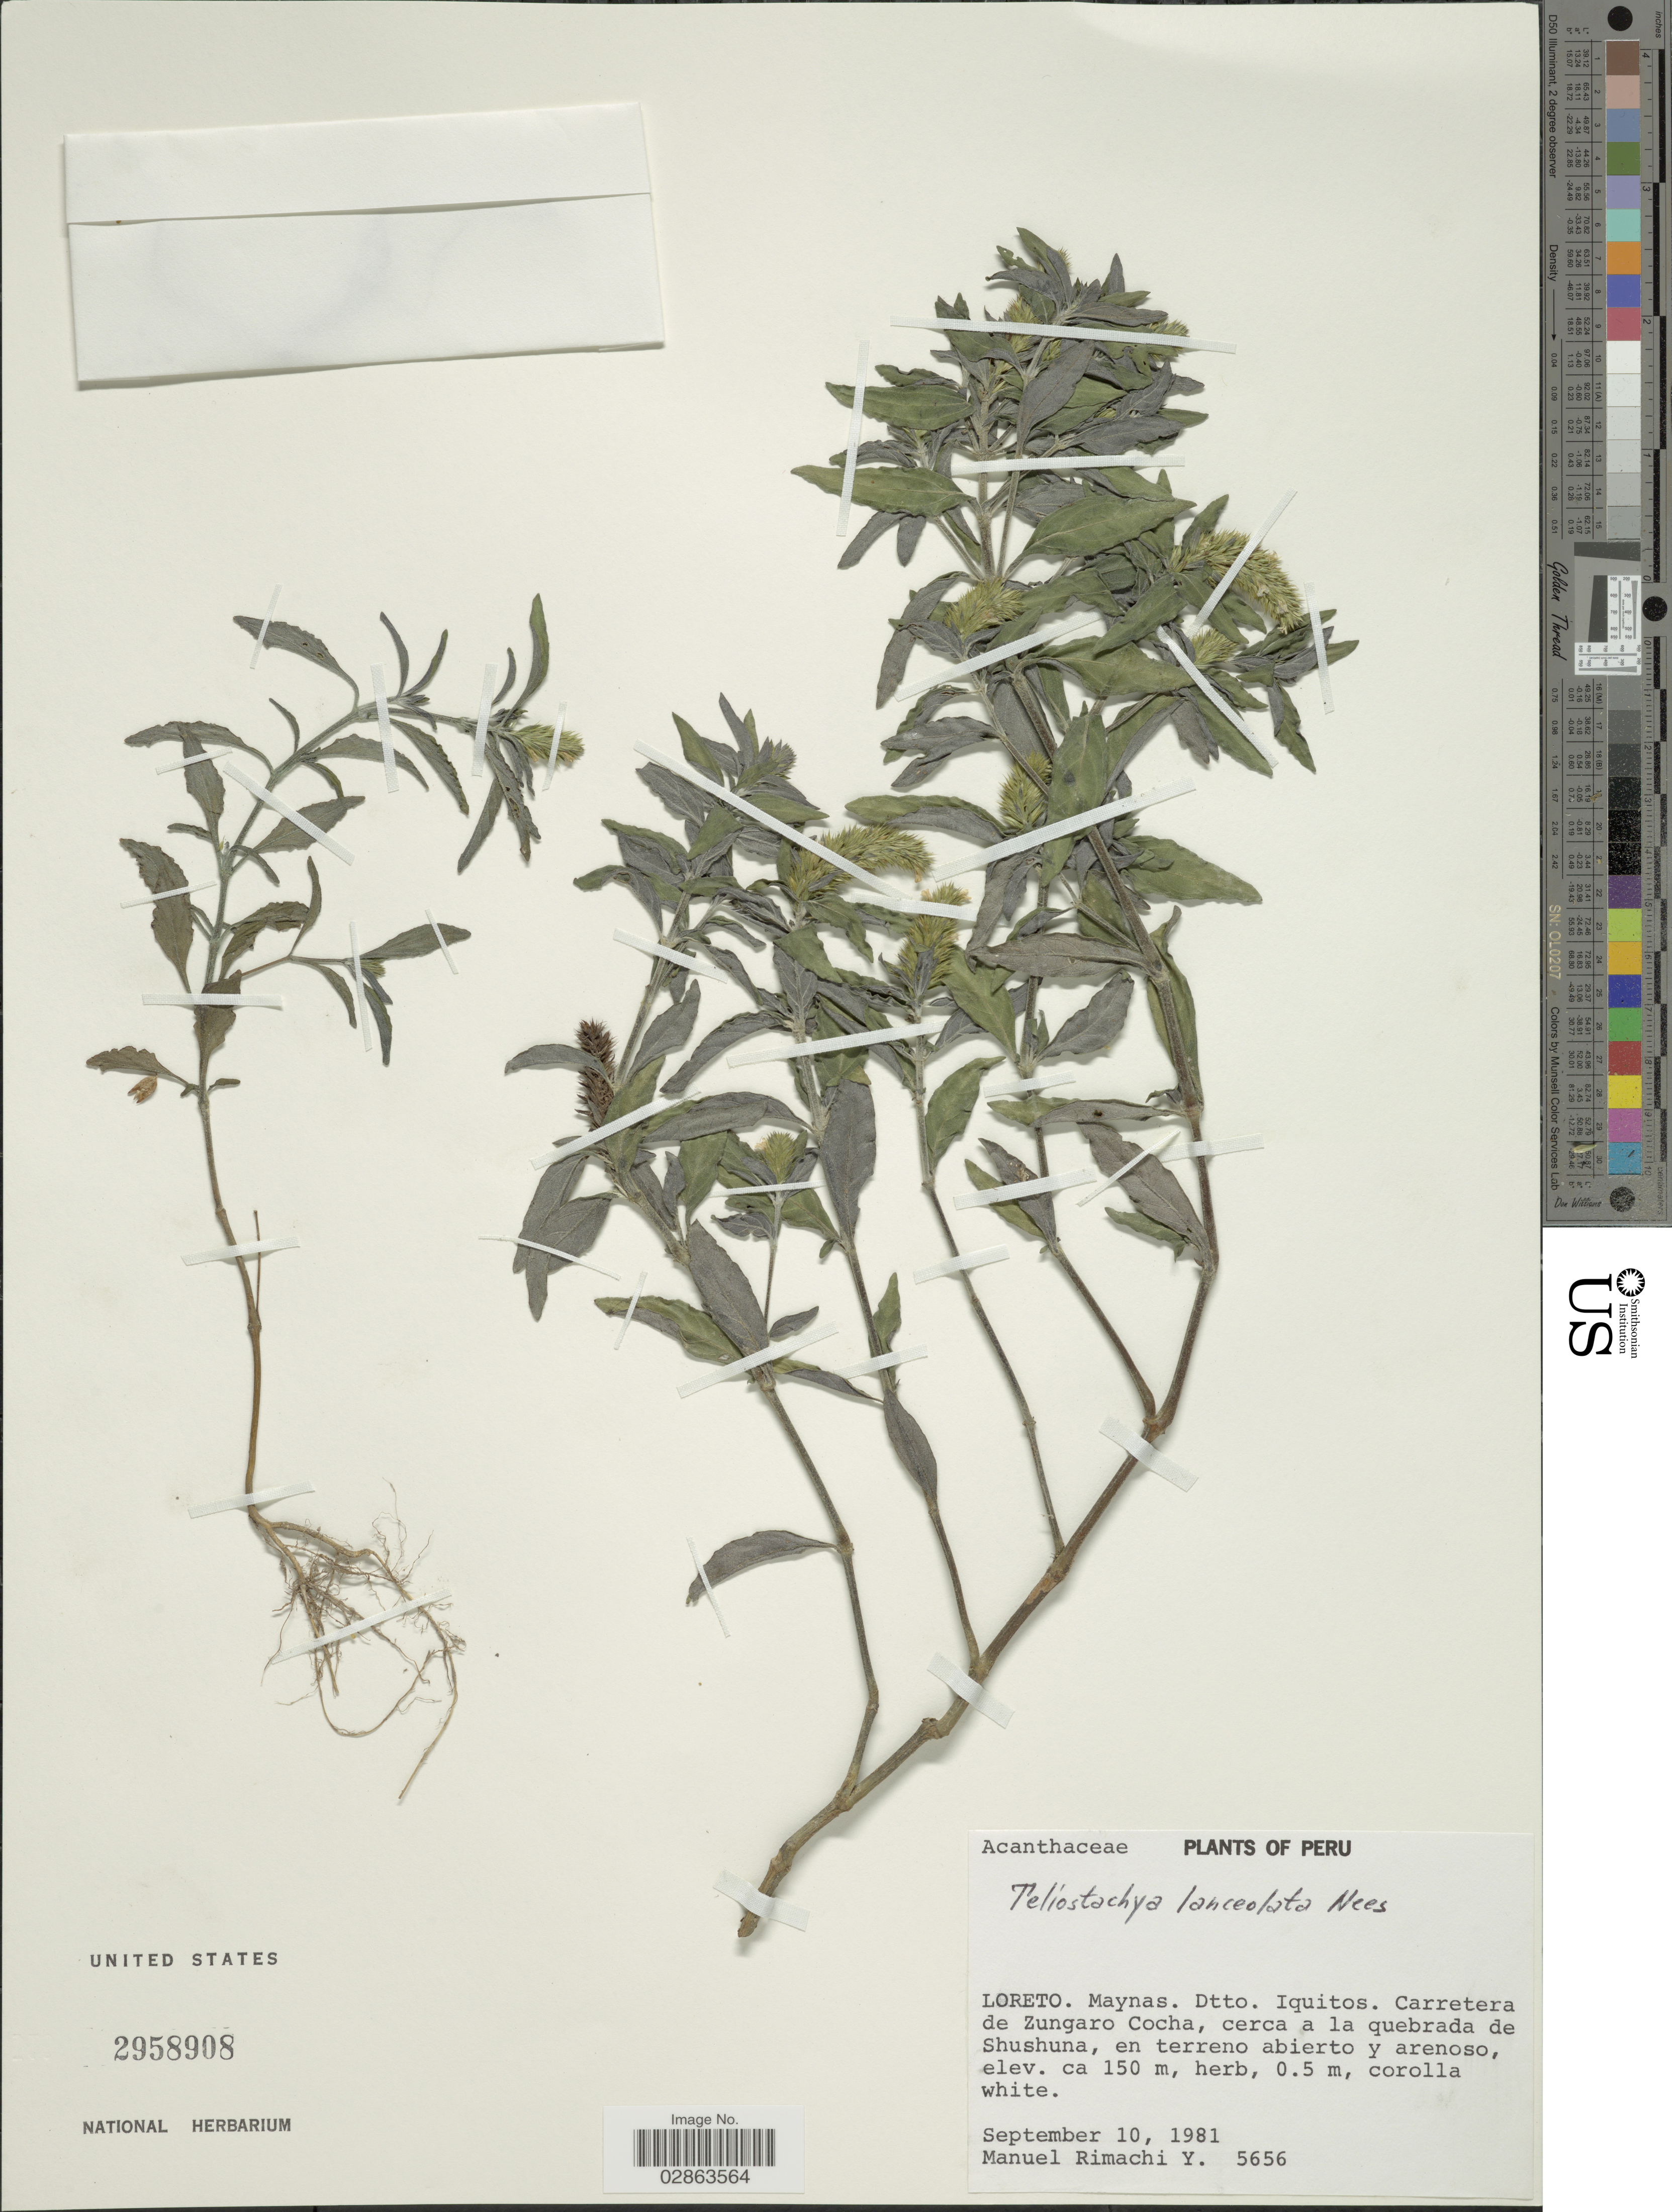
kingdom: Plantae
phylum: Tracheophyta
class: Magnoliopsida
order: Lamiales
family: Acanthaceae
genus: Teliostachya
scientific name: Teliostachya lanceolata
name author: Nees in Mart.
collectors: M. Rimachi Y.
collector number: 5656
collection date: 1981-09-10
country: Peru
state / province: Loreto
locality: Maynas, Dtto. Iquitos. Carretera de Zungaro Cocha, cerca a la quebrada de Shushuna.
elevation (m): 150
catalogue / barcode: US 2958908